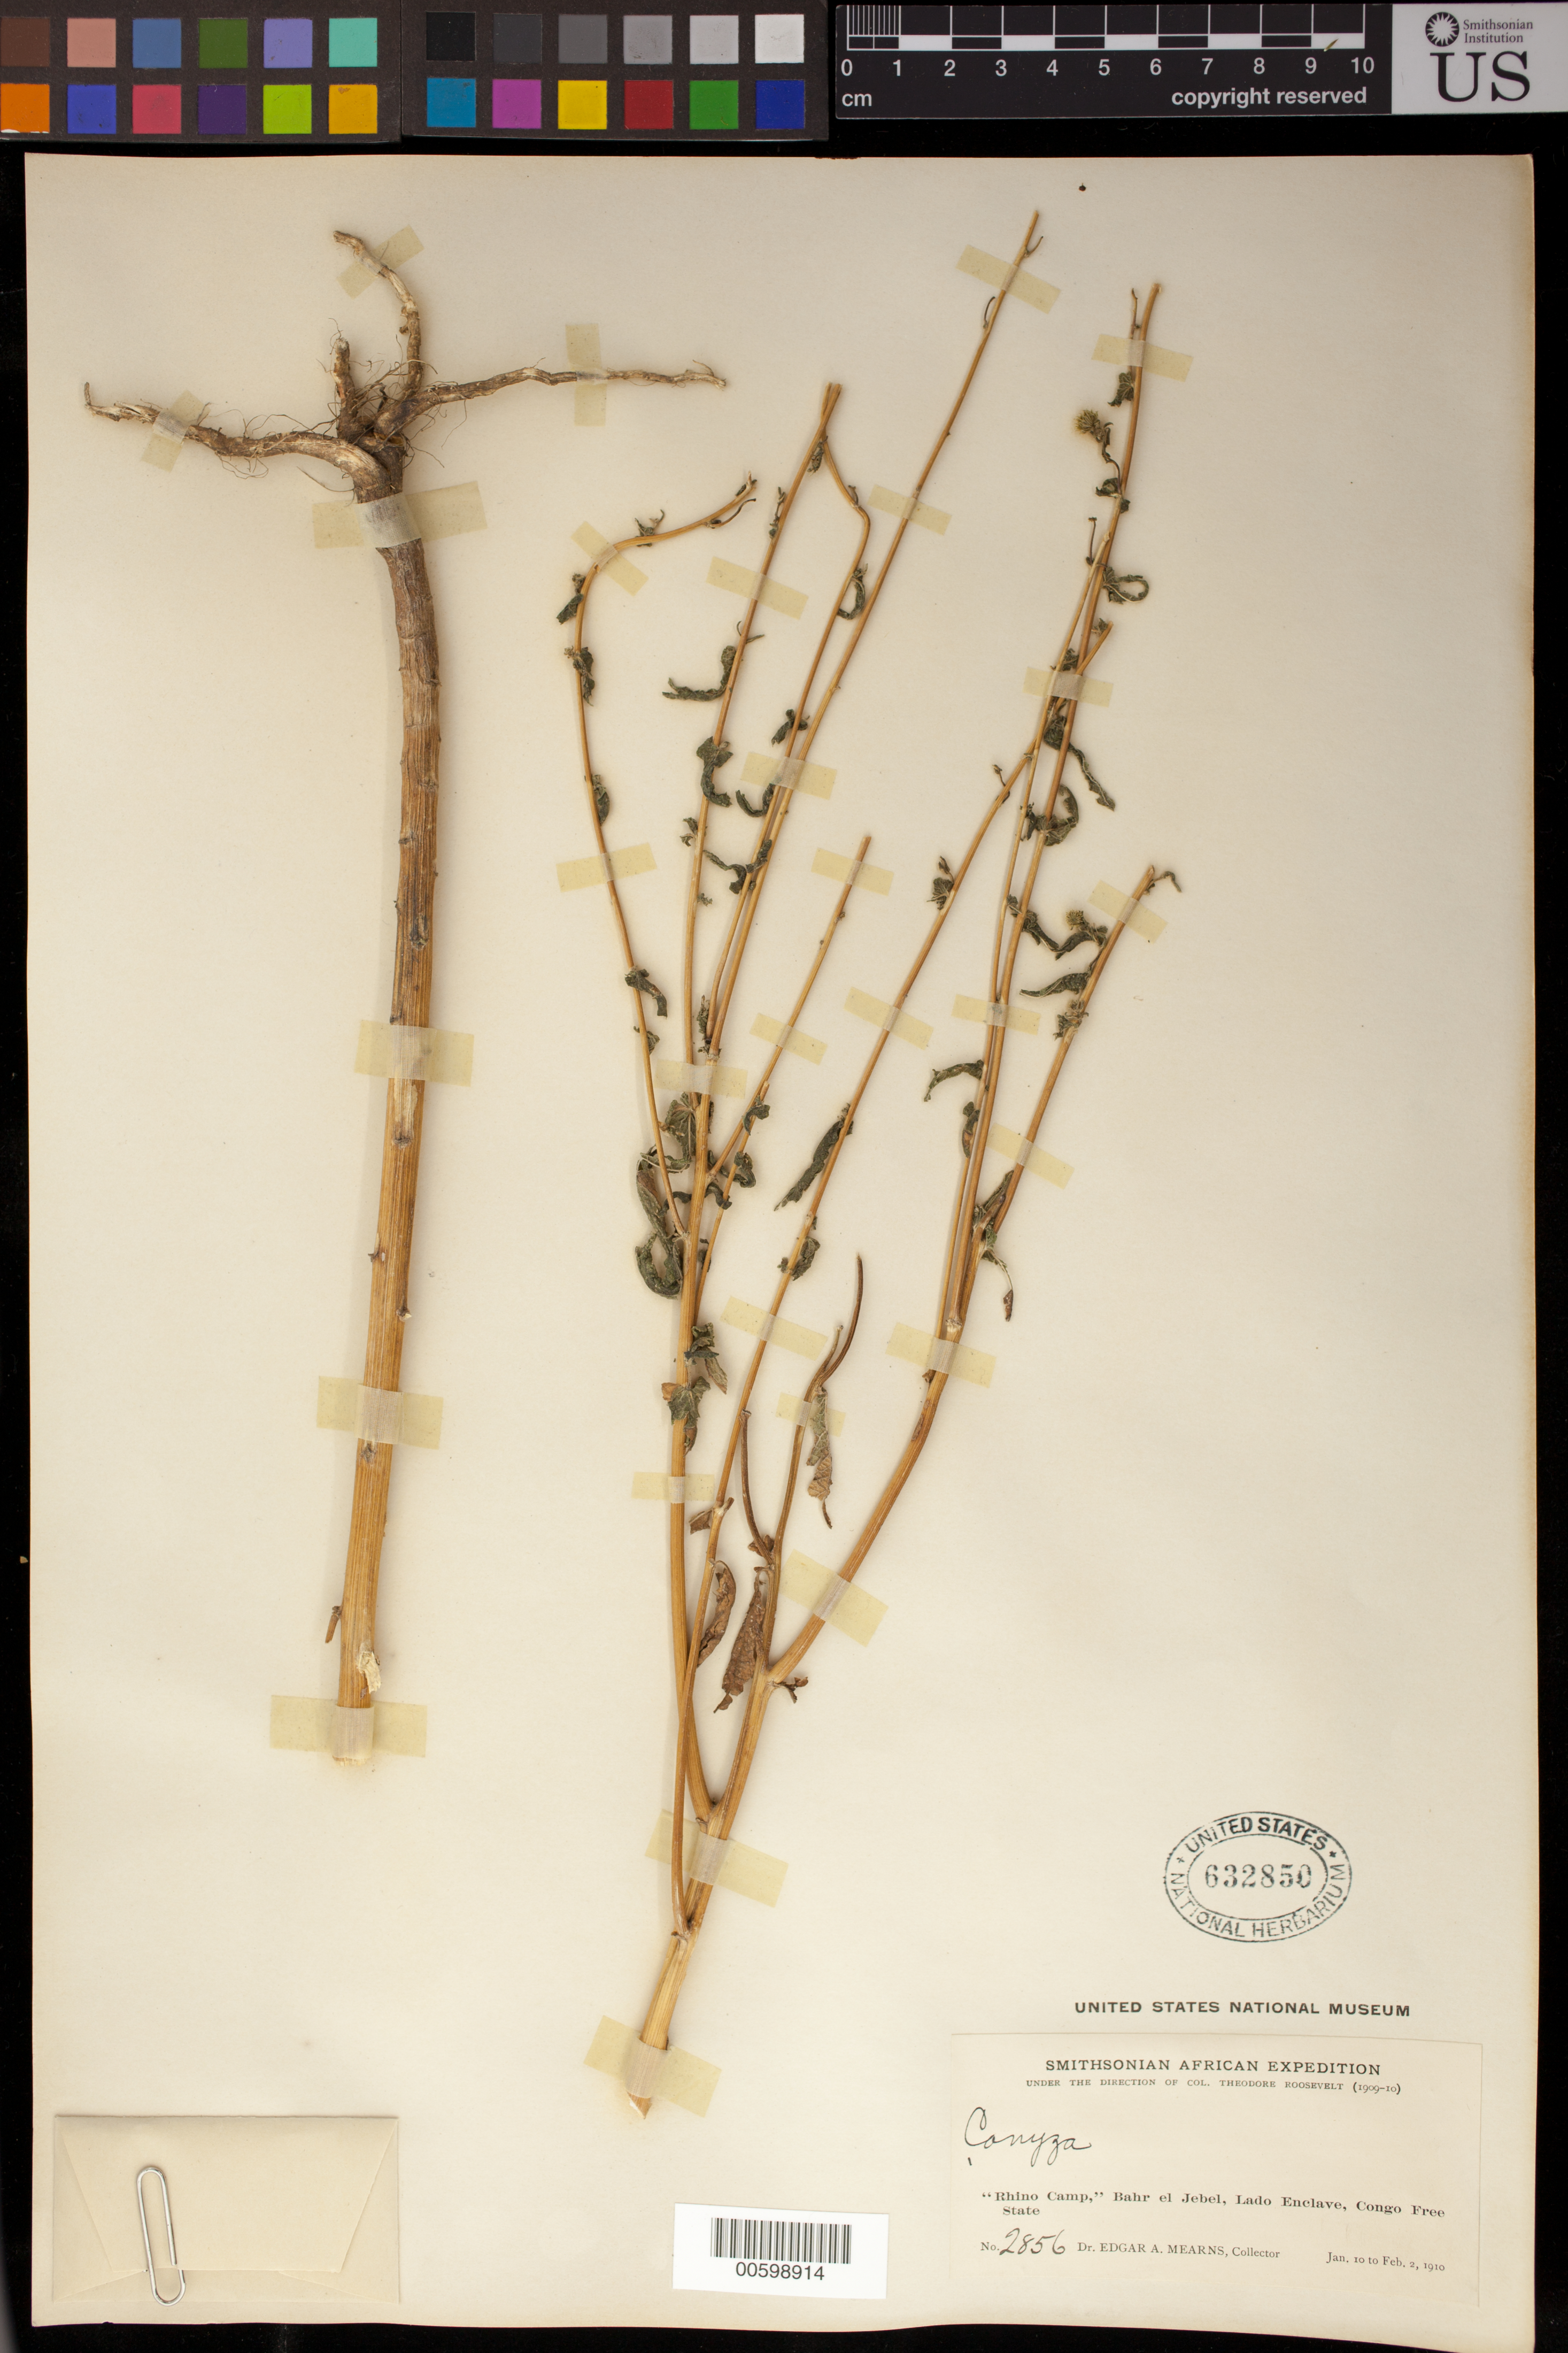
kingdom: Plantae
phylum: Tracheophyta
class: Magnoliopsida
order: Asterales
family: Asteraceae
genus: Conyza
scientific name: Conyza sp.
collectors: E. A. Mearns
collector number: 1505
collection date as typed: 10 Jan 1910 to 02 Feb 1910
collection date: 1910-01-10/1910-02-02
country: South Sudan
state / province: Central Equatoria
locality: "Rhino Camp", Bahr el Jebel, Lado Enclave, Congo Free State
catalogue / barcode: US 632850